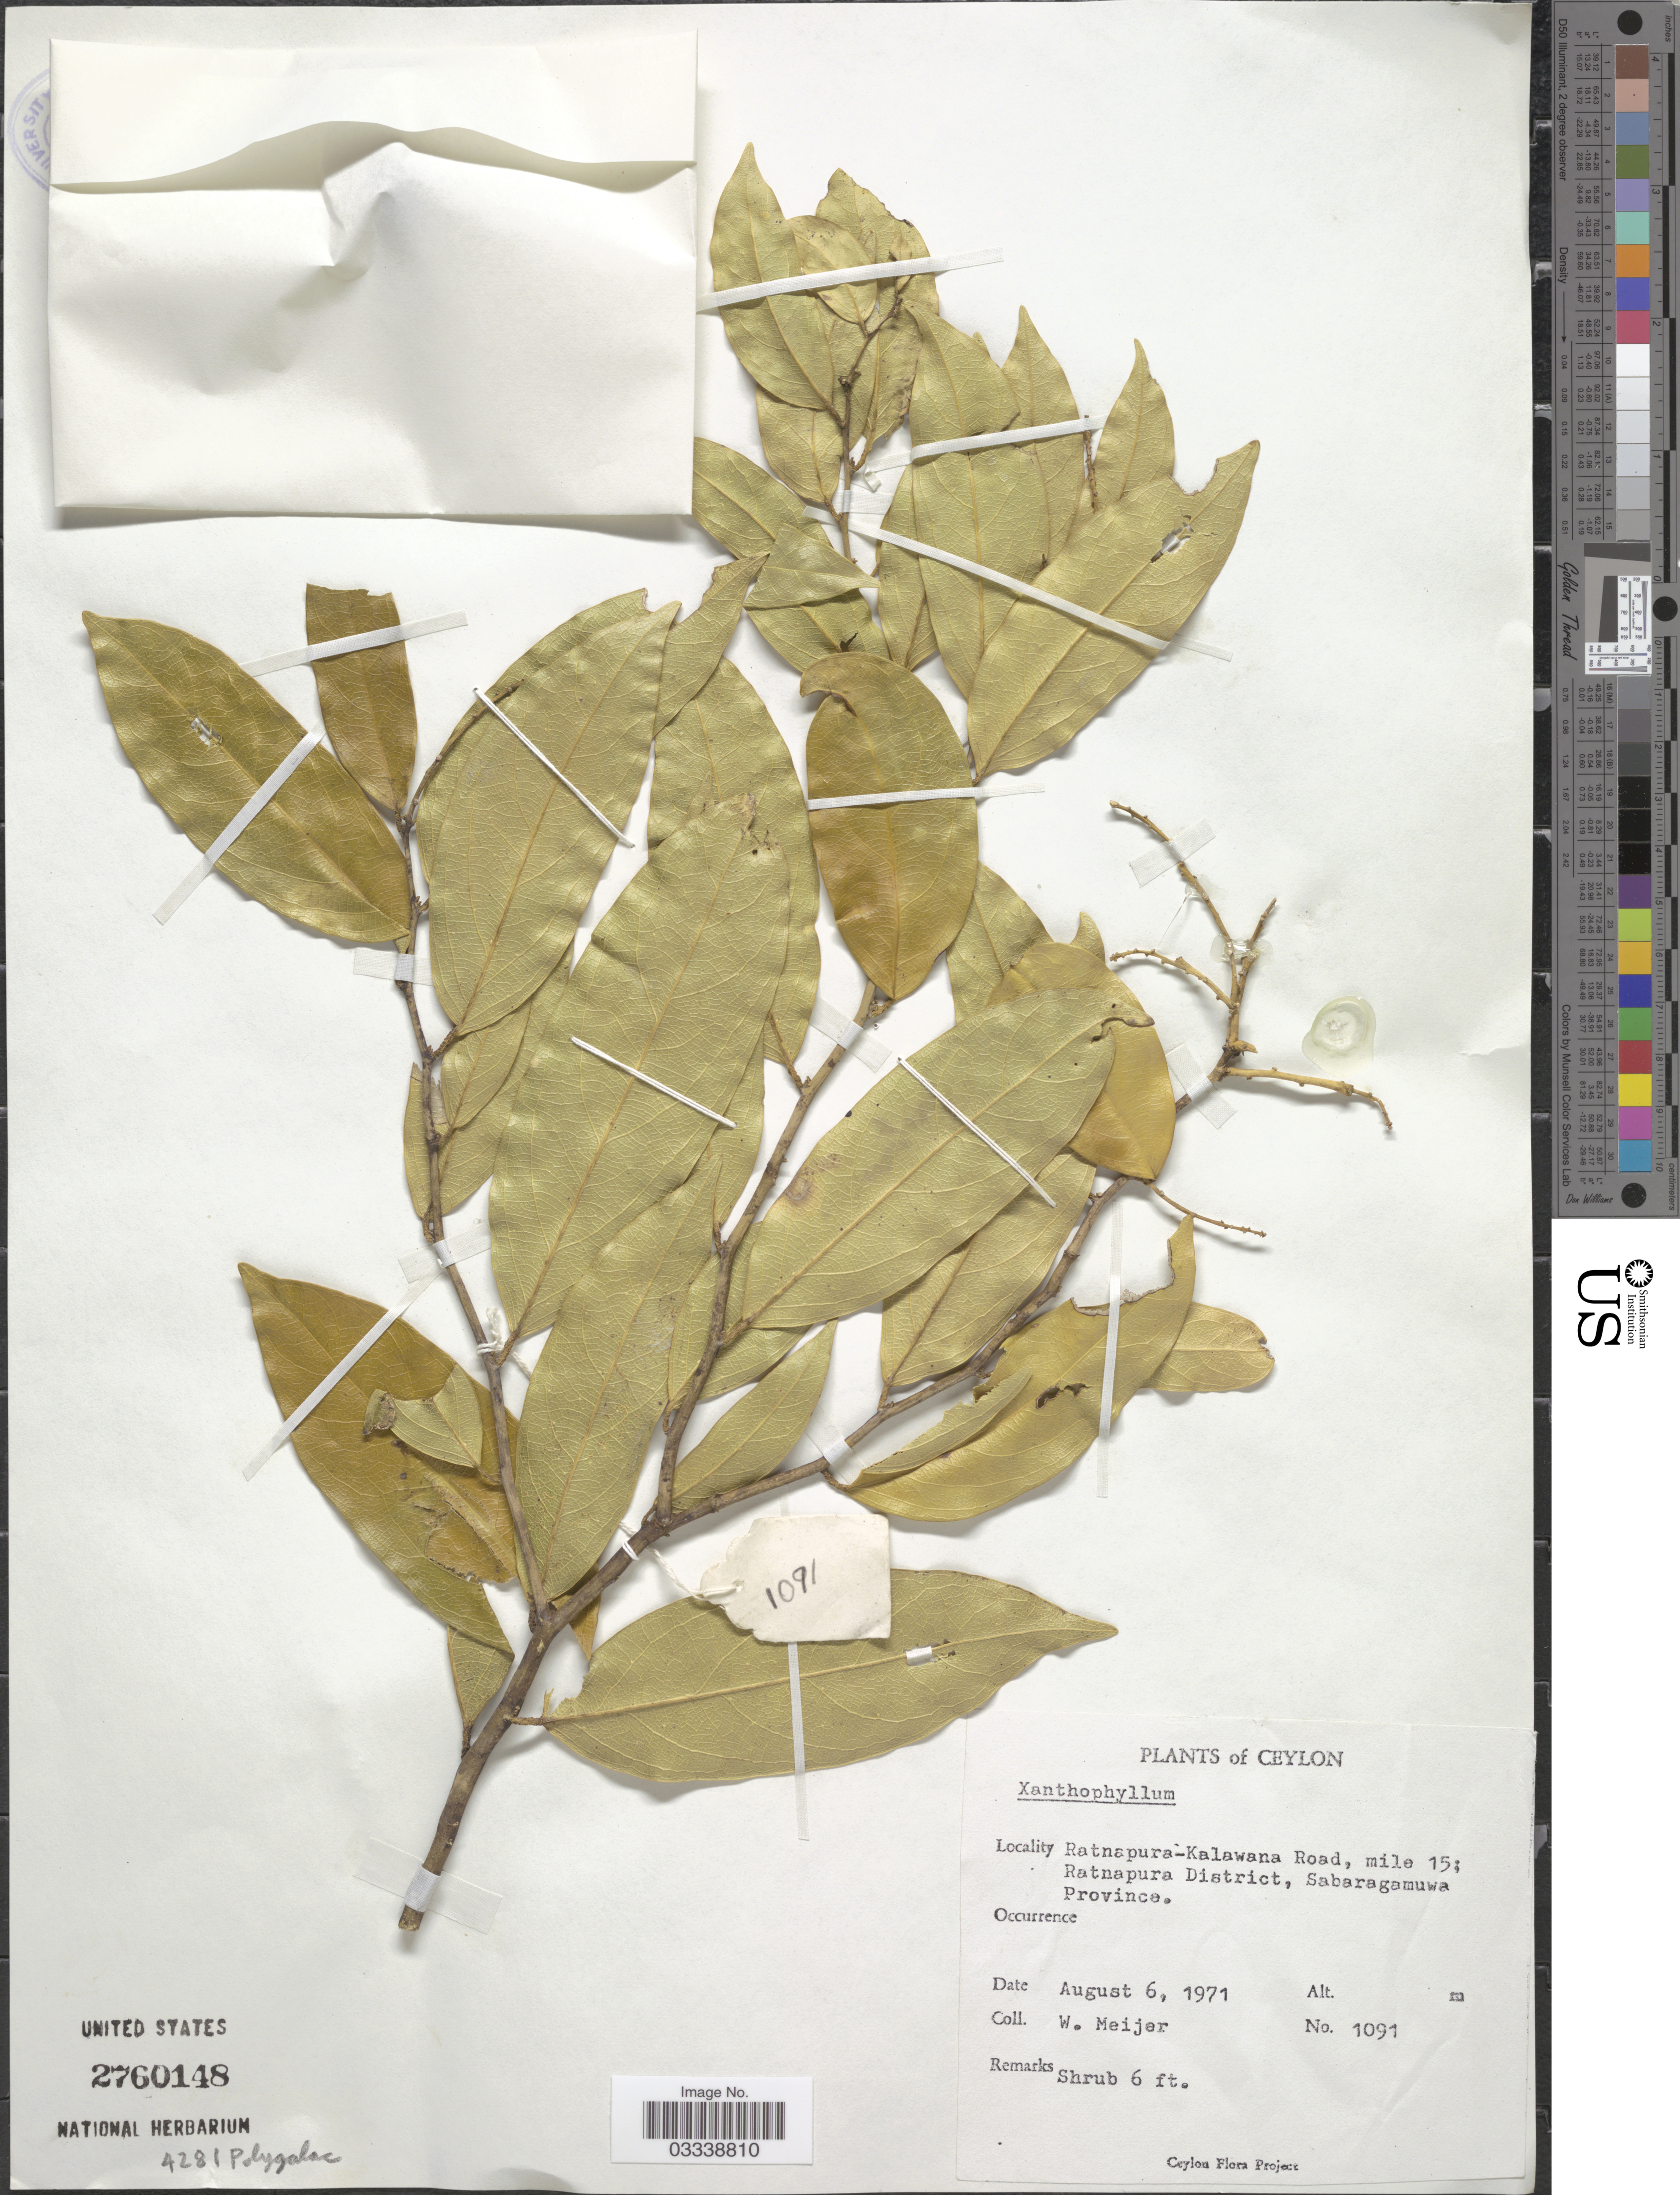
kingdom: Plantae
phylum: Tracheophyta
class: Magnoliopsida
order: Fabales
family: Polygalaceae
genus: Xanthophyllum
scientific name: Xanthophyllum sp.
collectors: W. Meijer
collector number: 1091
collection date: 1971-08-06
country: Sri Lanka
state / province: Sabaragamuwa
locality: Ceylon. Ratnapura-Kalawana Road, mile 15; Ratnapura District.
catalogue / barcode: US 2760148